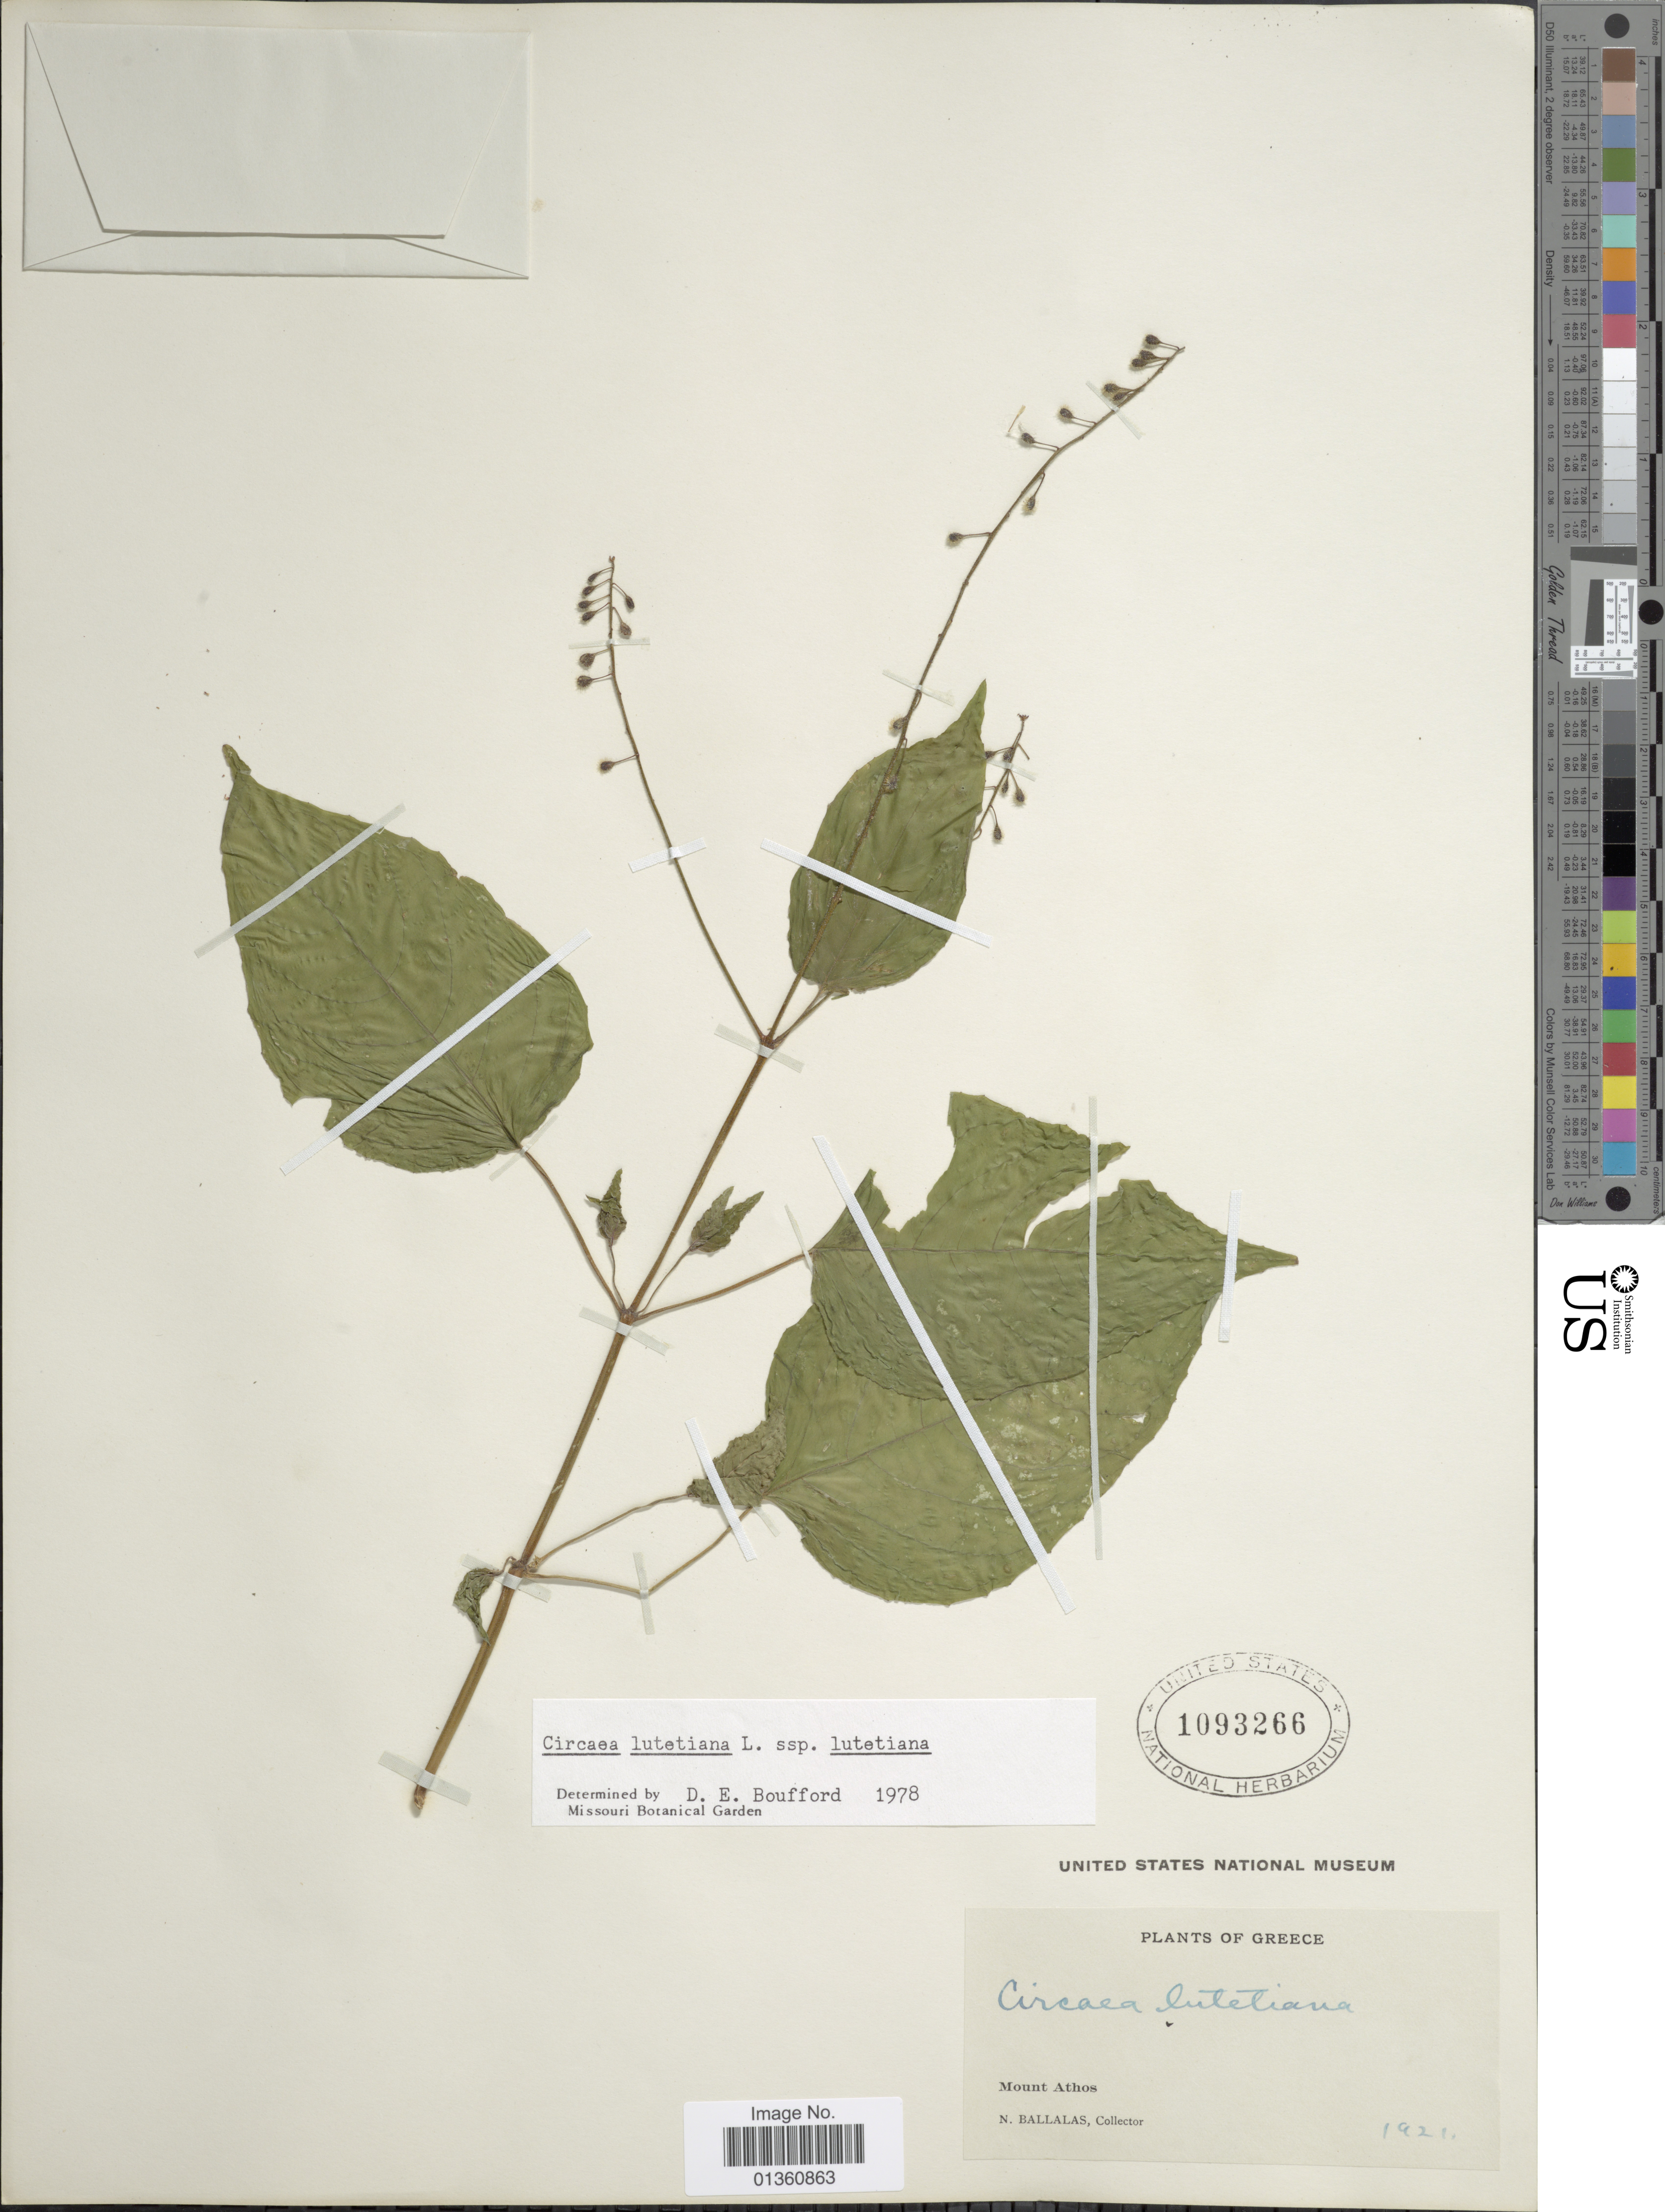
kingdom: Plantae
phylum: Tracheophyta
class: Magnoliopsida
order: Myrtales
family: Onagraceae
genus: Circaea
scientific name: Circaea lutetiana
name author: L.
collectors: N. Ballalas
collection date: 1921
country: Greece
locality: Mount Athos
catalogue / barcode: US 1093266